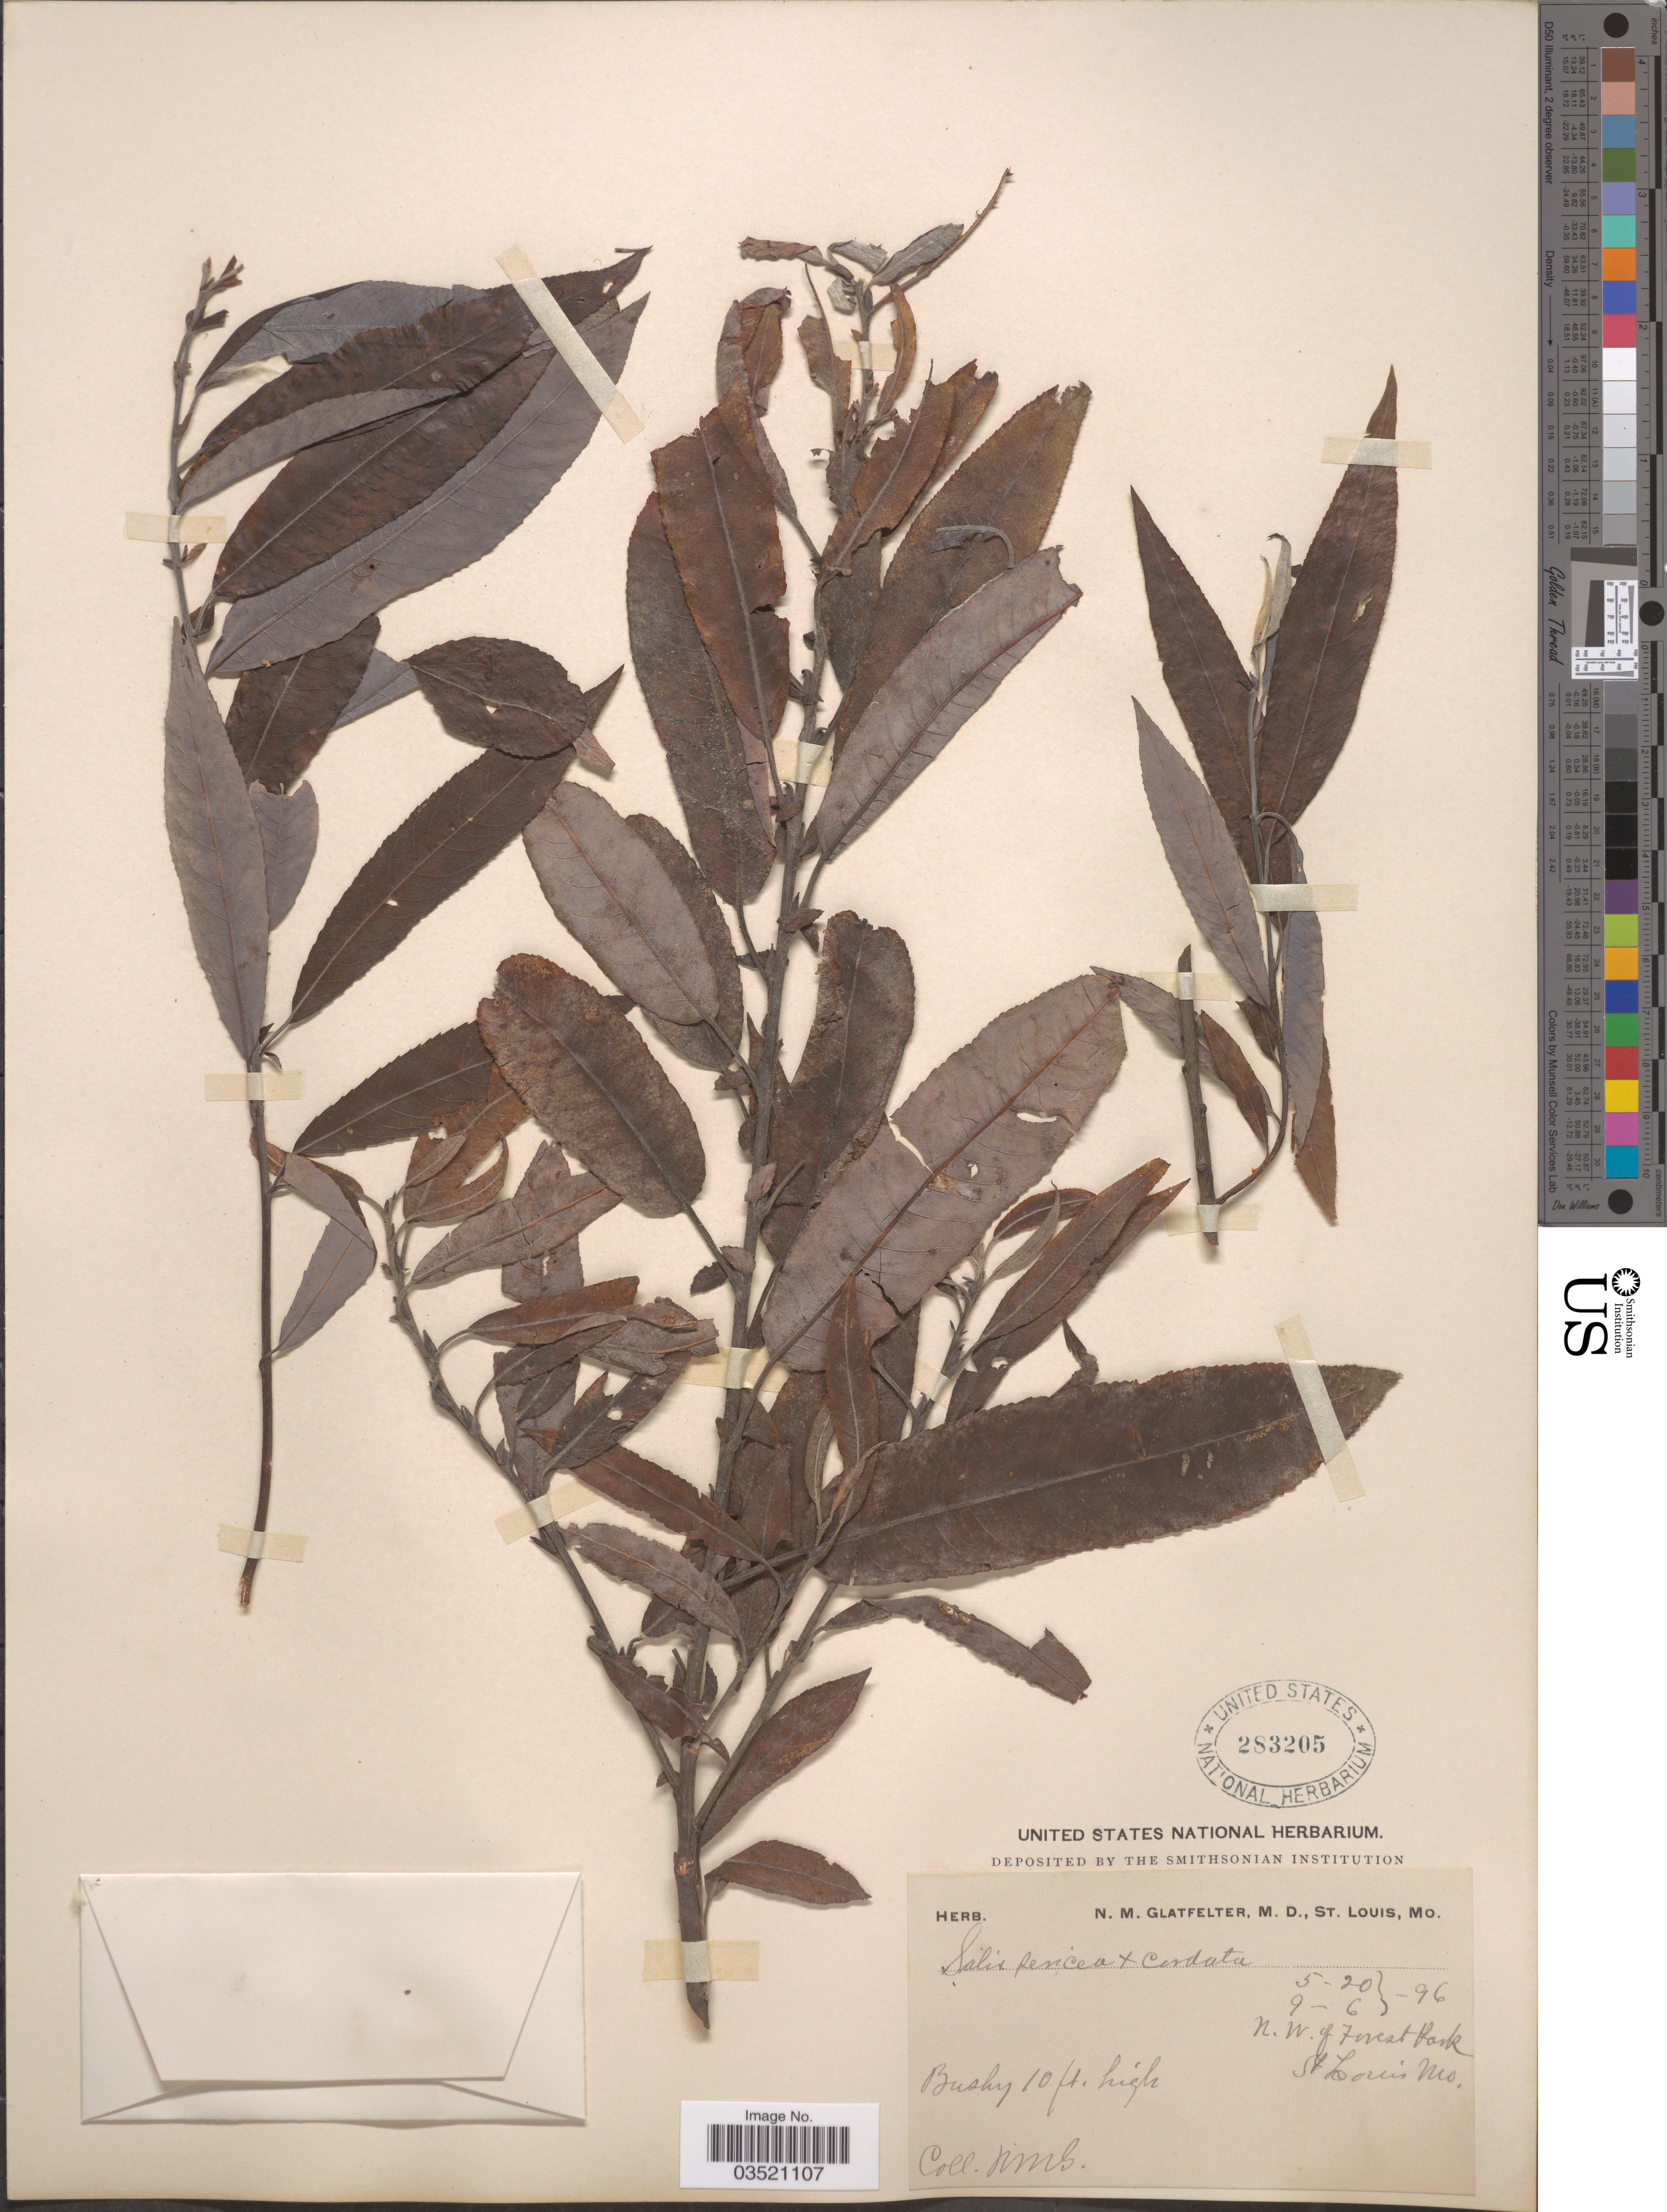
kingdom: Plantae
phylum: Tracheophyta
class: Magnoliopsida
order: Malpighiales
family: Salicaceae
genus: Salix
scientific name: Salix sericea x S. cordata Michx.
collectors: N. M. Glatfelter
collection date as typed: Transcribed d/m/y: 20/5/96 to 6/9/96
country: United States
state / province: Missouri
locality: N.W. of Forest Park, St. Louis.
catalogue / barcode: US 283205